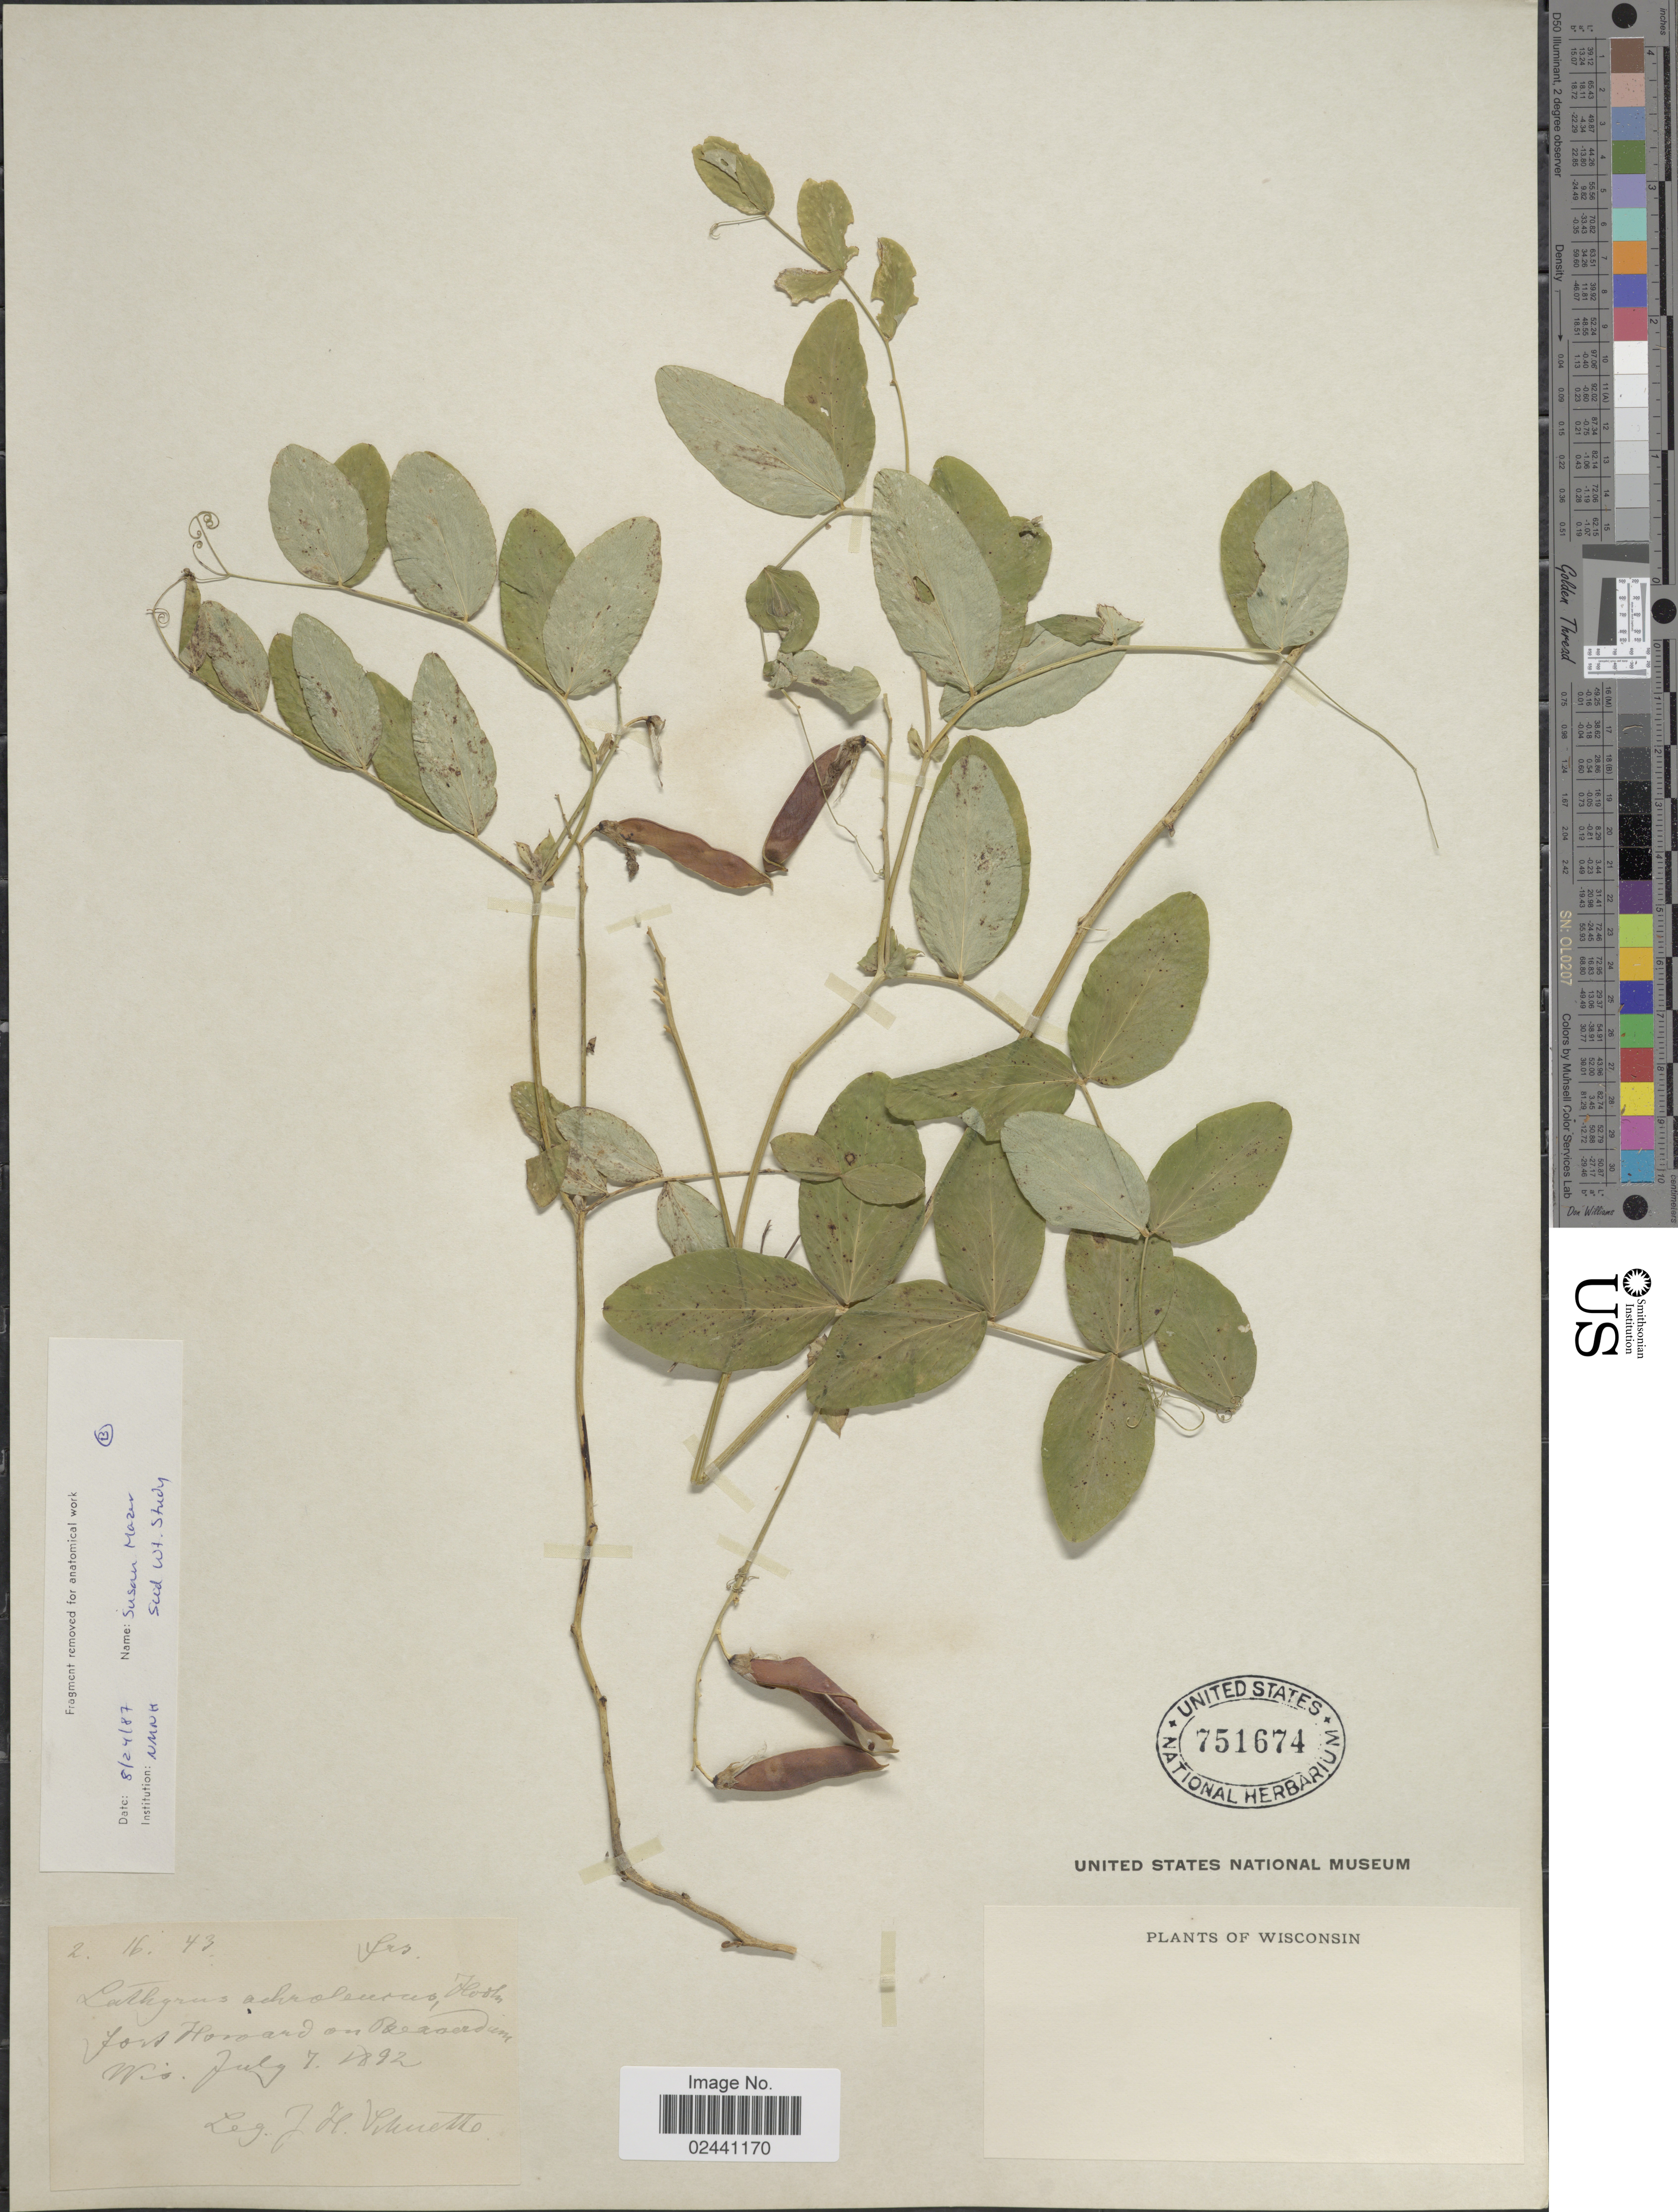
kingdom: Plantae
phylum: Tracheophyta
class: Magnoliopsida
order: Fabales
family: Fabaceae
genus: Lathyrus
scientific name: Lathyrus ochroleucus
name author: Hook.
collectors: J. H. Schuette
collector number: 2. 16. 43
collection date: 1892-07-07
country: United States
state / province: Wisconsin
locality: Fort Howard on Beaverdam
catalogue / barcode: US 751674